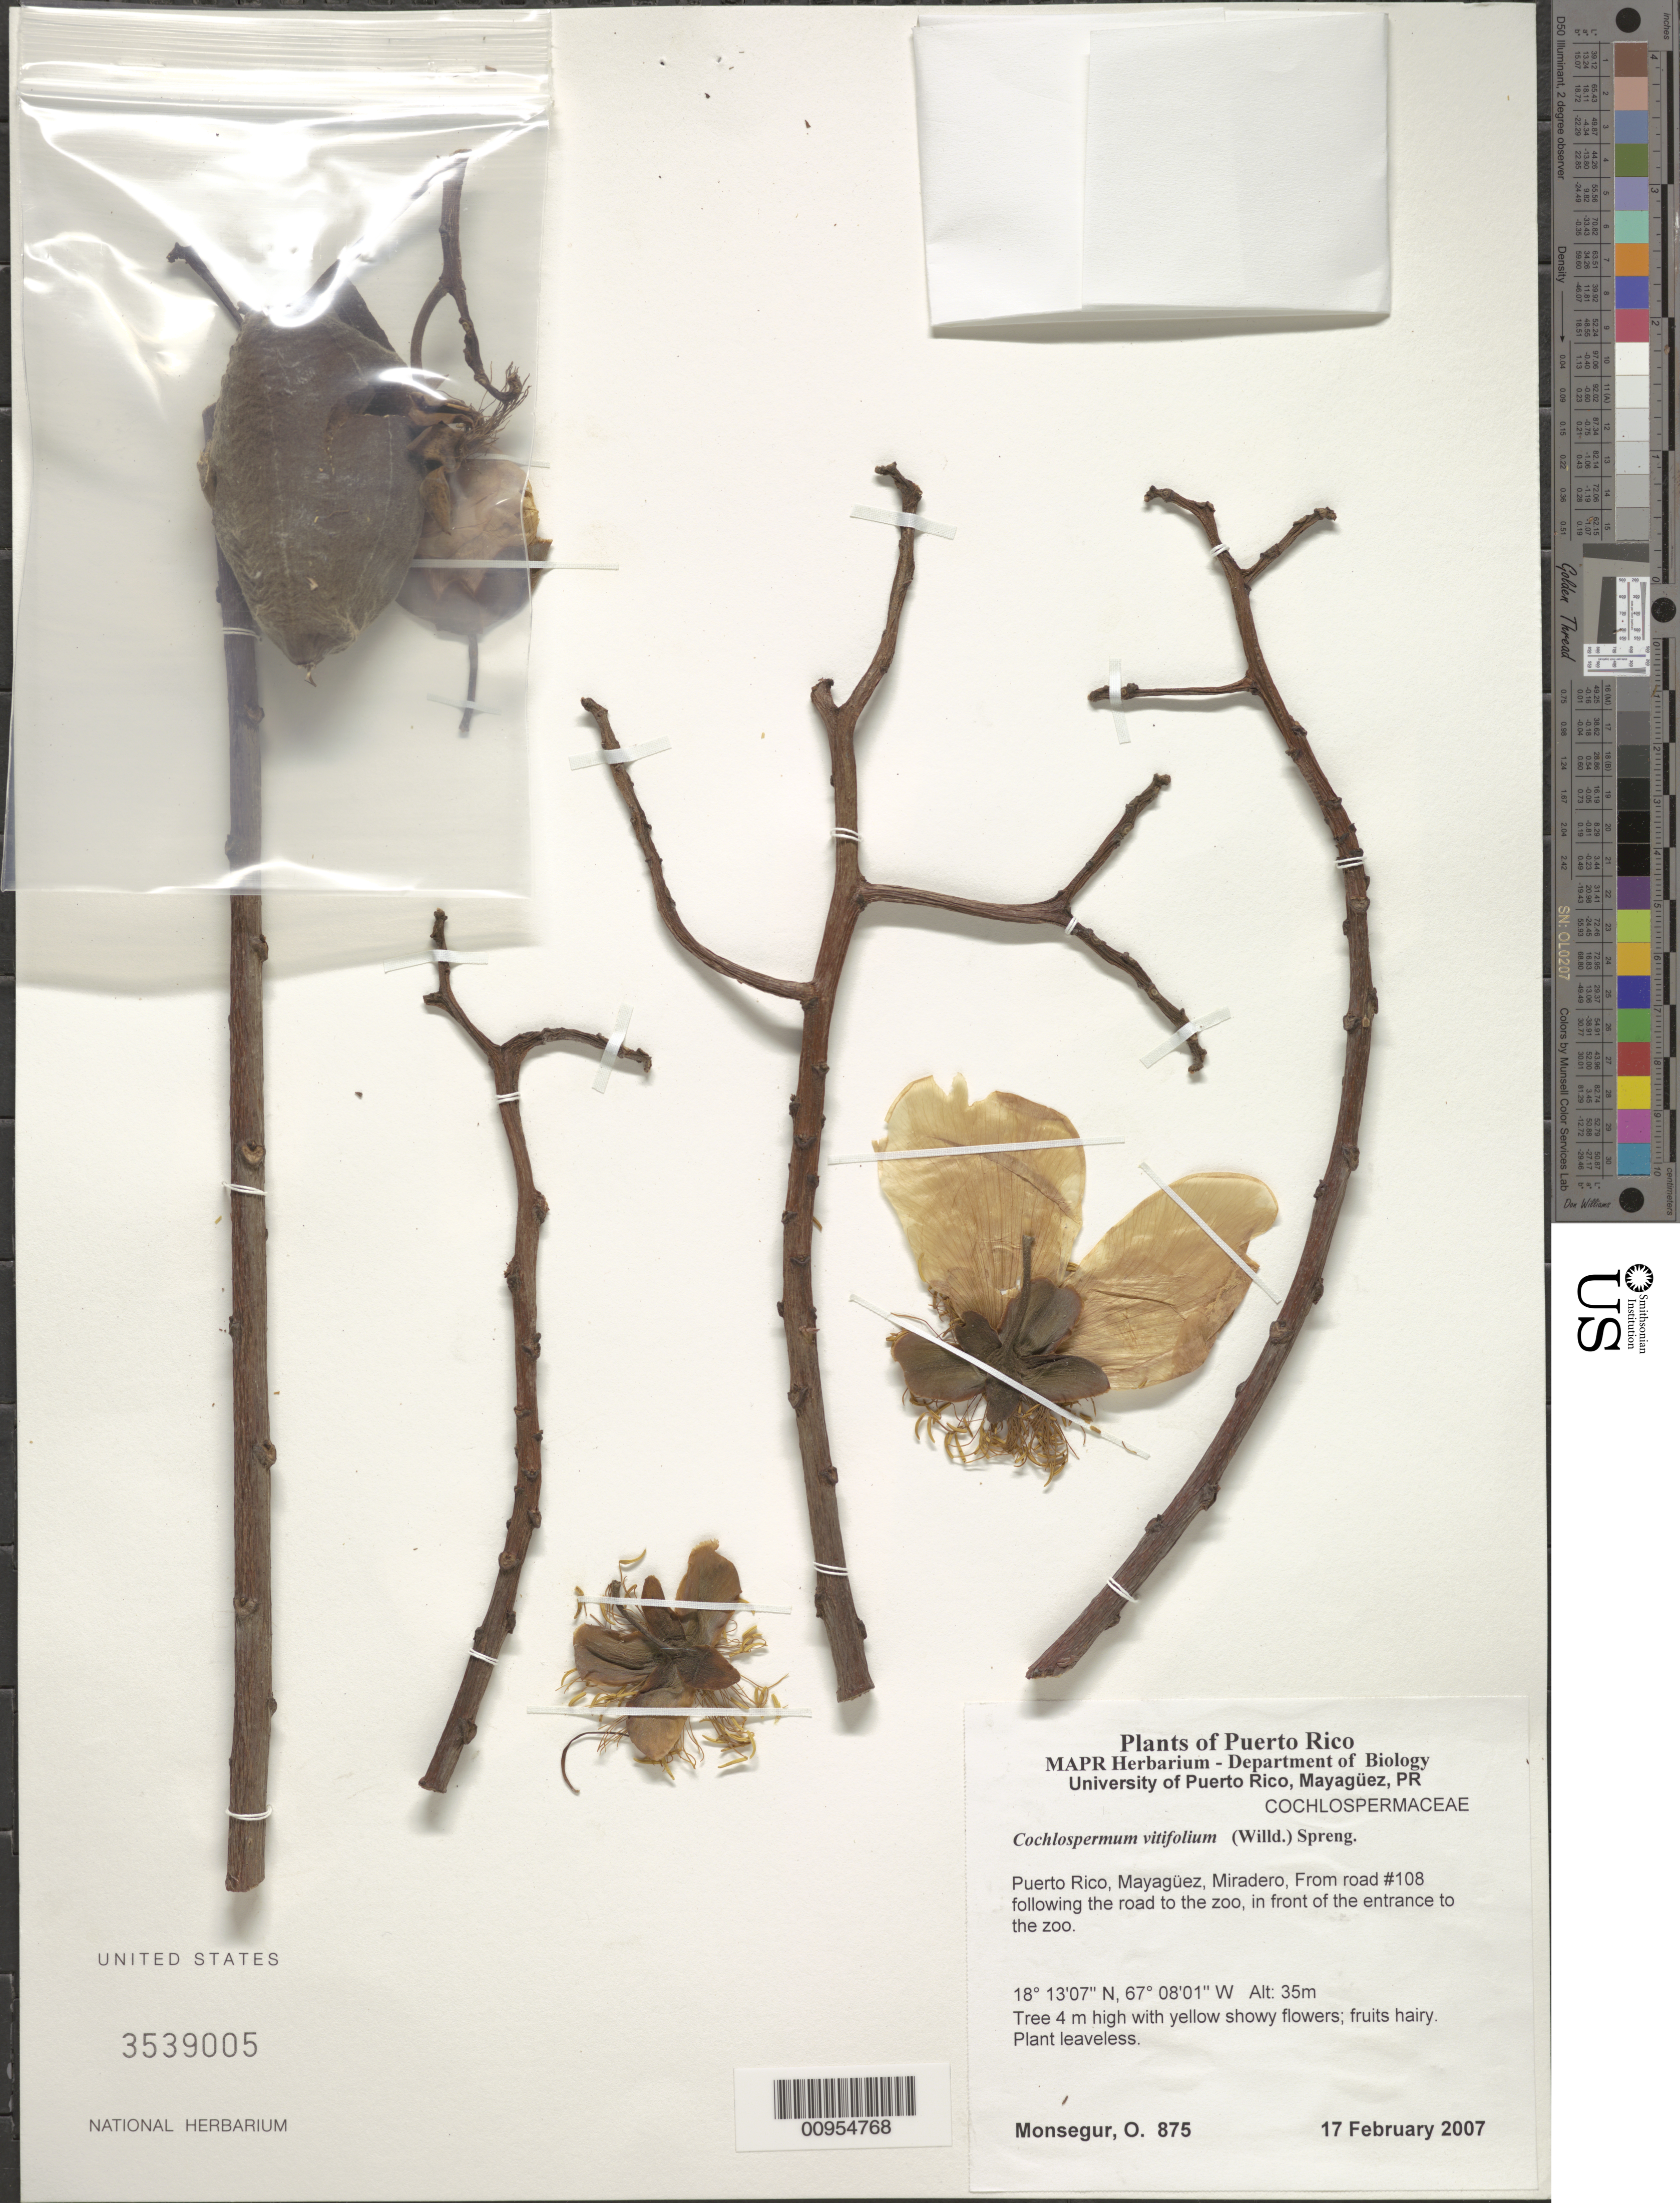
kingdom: Plantae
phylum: Tracheophyta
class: Magnoliopsida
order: Malvales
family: Cochlospermaceae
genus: Cochlospermum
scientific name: Cochlospermum vitifolium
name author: (Willd.) Spreng.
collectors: O. Monsegur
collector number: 875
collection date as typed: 17 Feb 2007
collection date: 2007-02-17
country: Puerto Rico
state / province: Mayagüez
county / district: Miradero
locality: From road #108 following the road to the zoo, in front of the entrance to the zoo.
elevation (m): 35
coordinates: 18.13069, 67.08014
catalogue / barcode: US 3539005